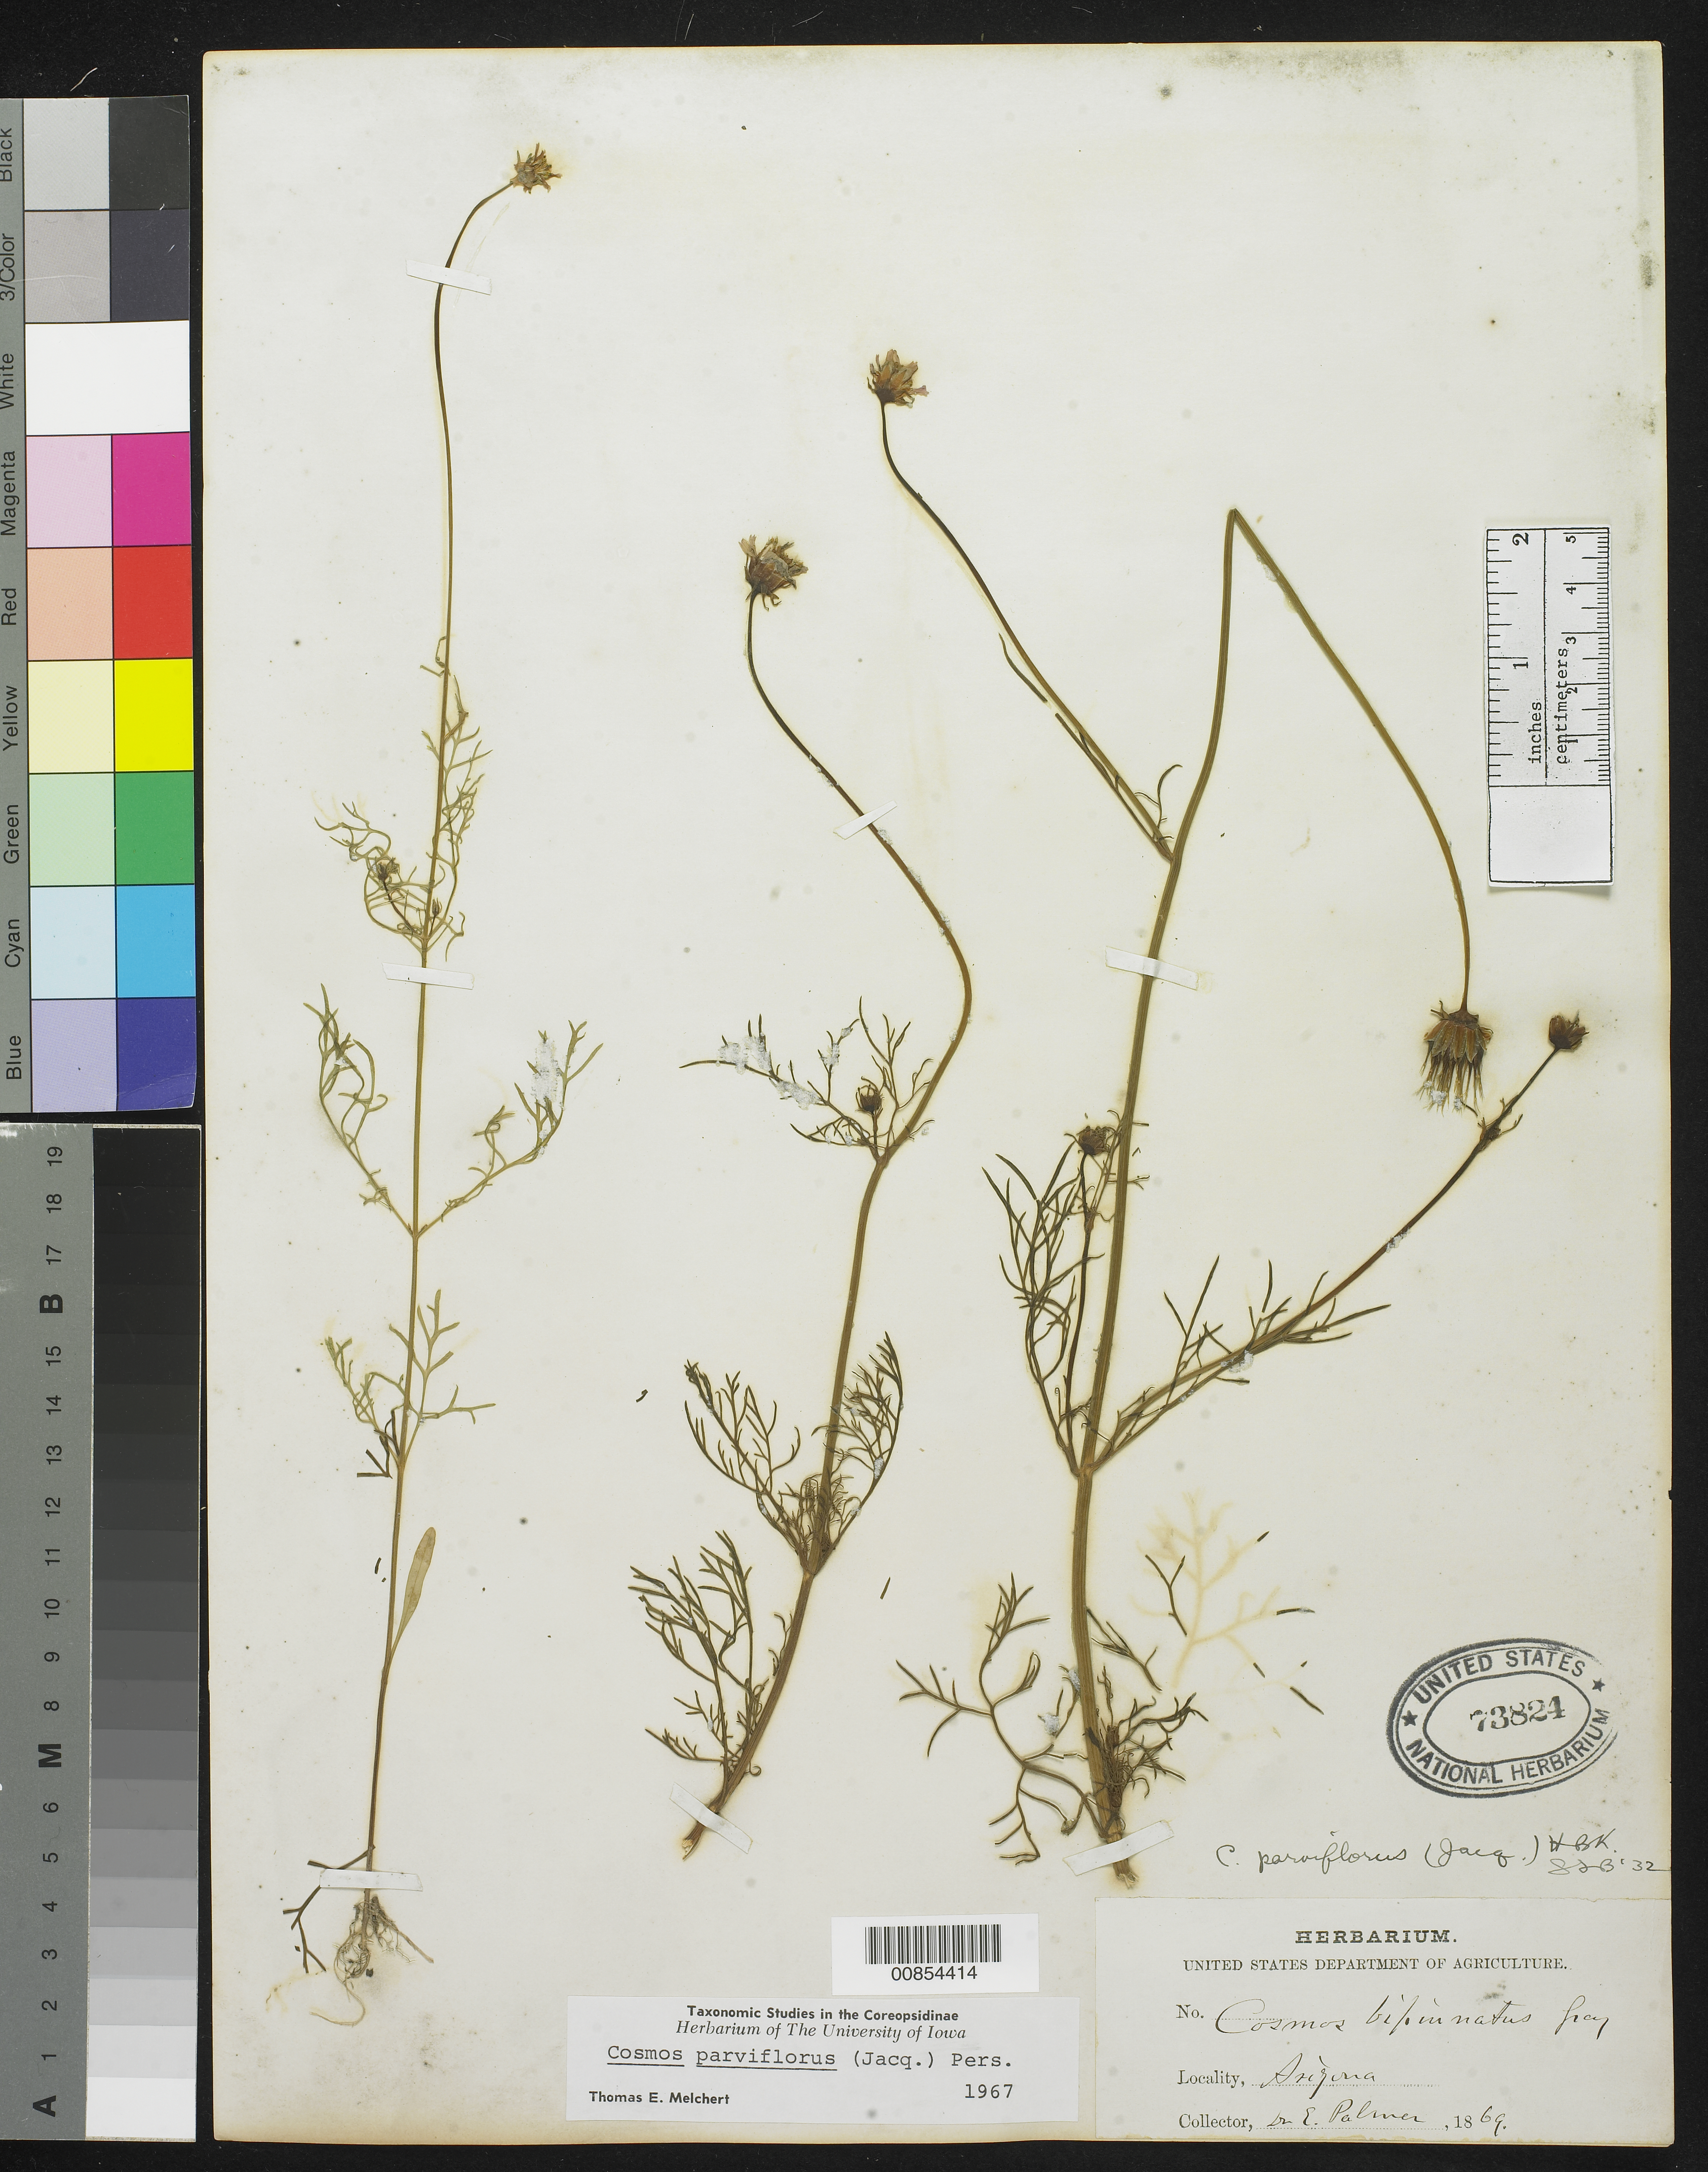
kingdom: Plantae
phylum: Tracheophyta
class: Magnoliopsida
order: Asterales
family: Asteraceae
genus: Cosmos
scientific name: Cosmos parviflorus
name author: (Jacq.) Pers.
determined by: Melchert, T. E.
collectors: E. Palmer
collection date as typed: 1869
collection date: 1869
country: United States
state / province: Arizona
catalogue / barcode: US 73824